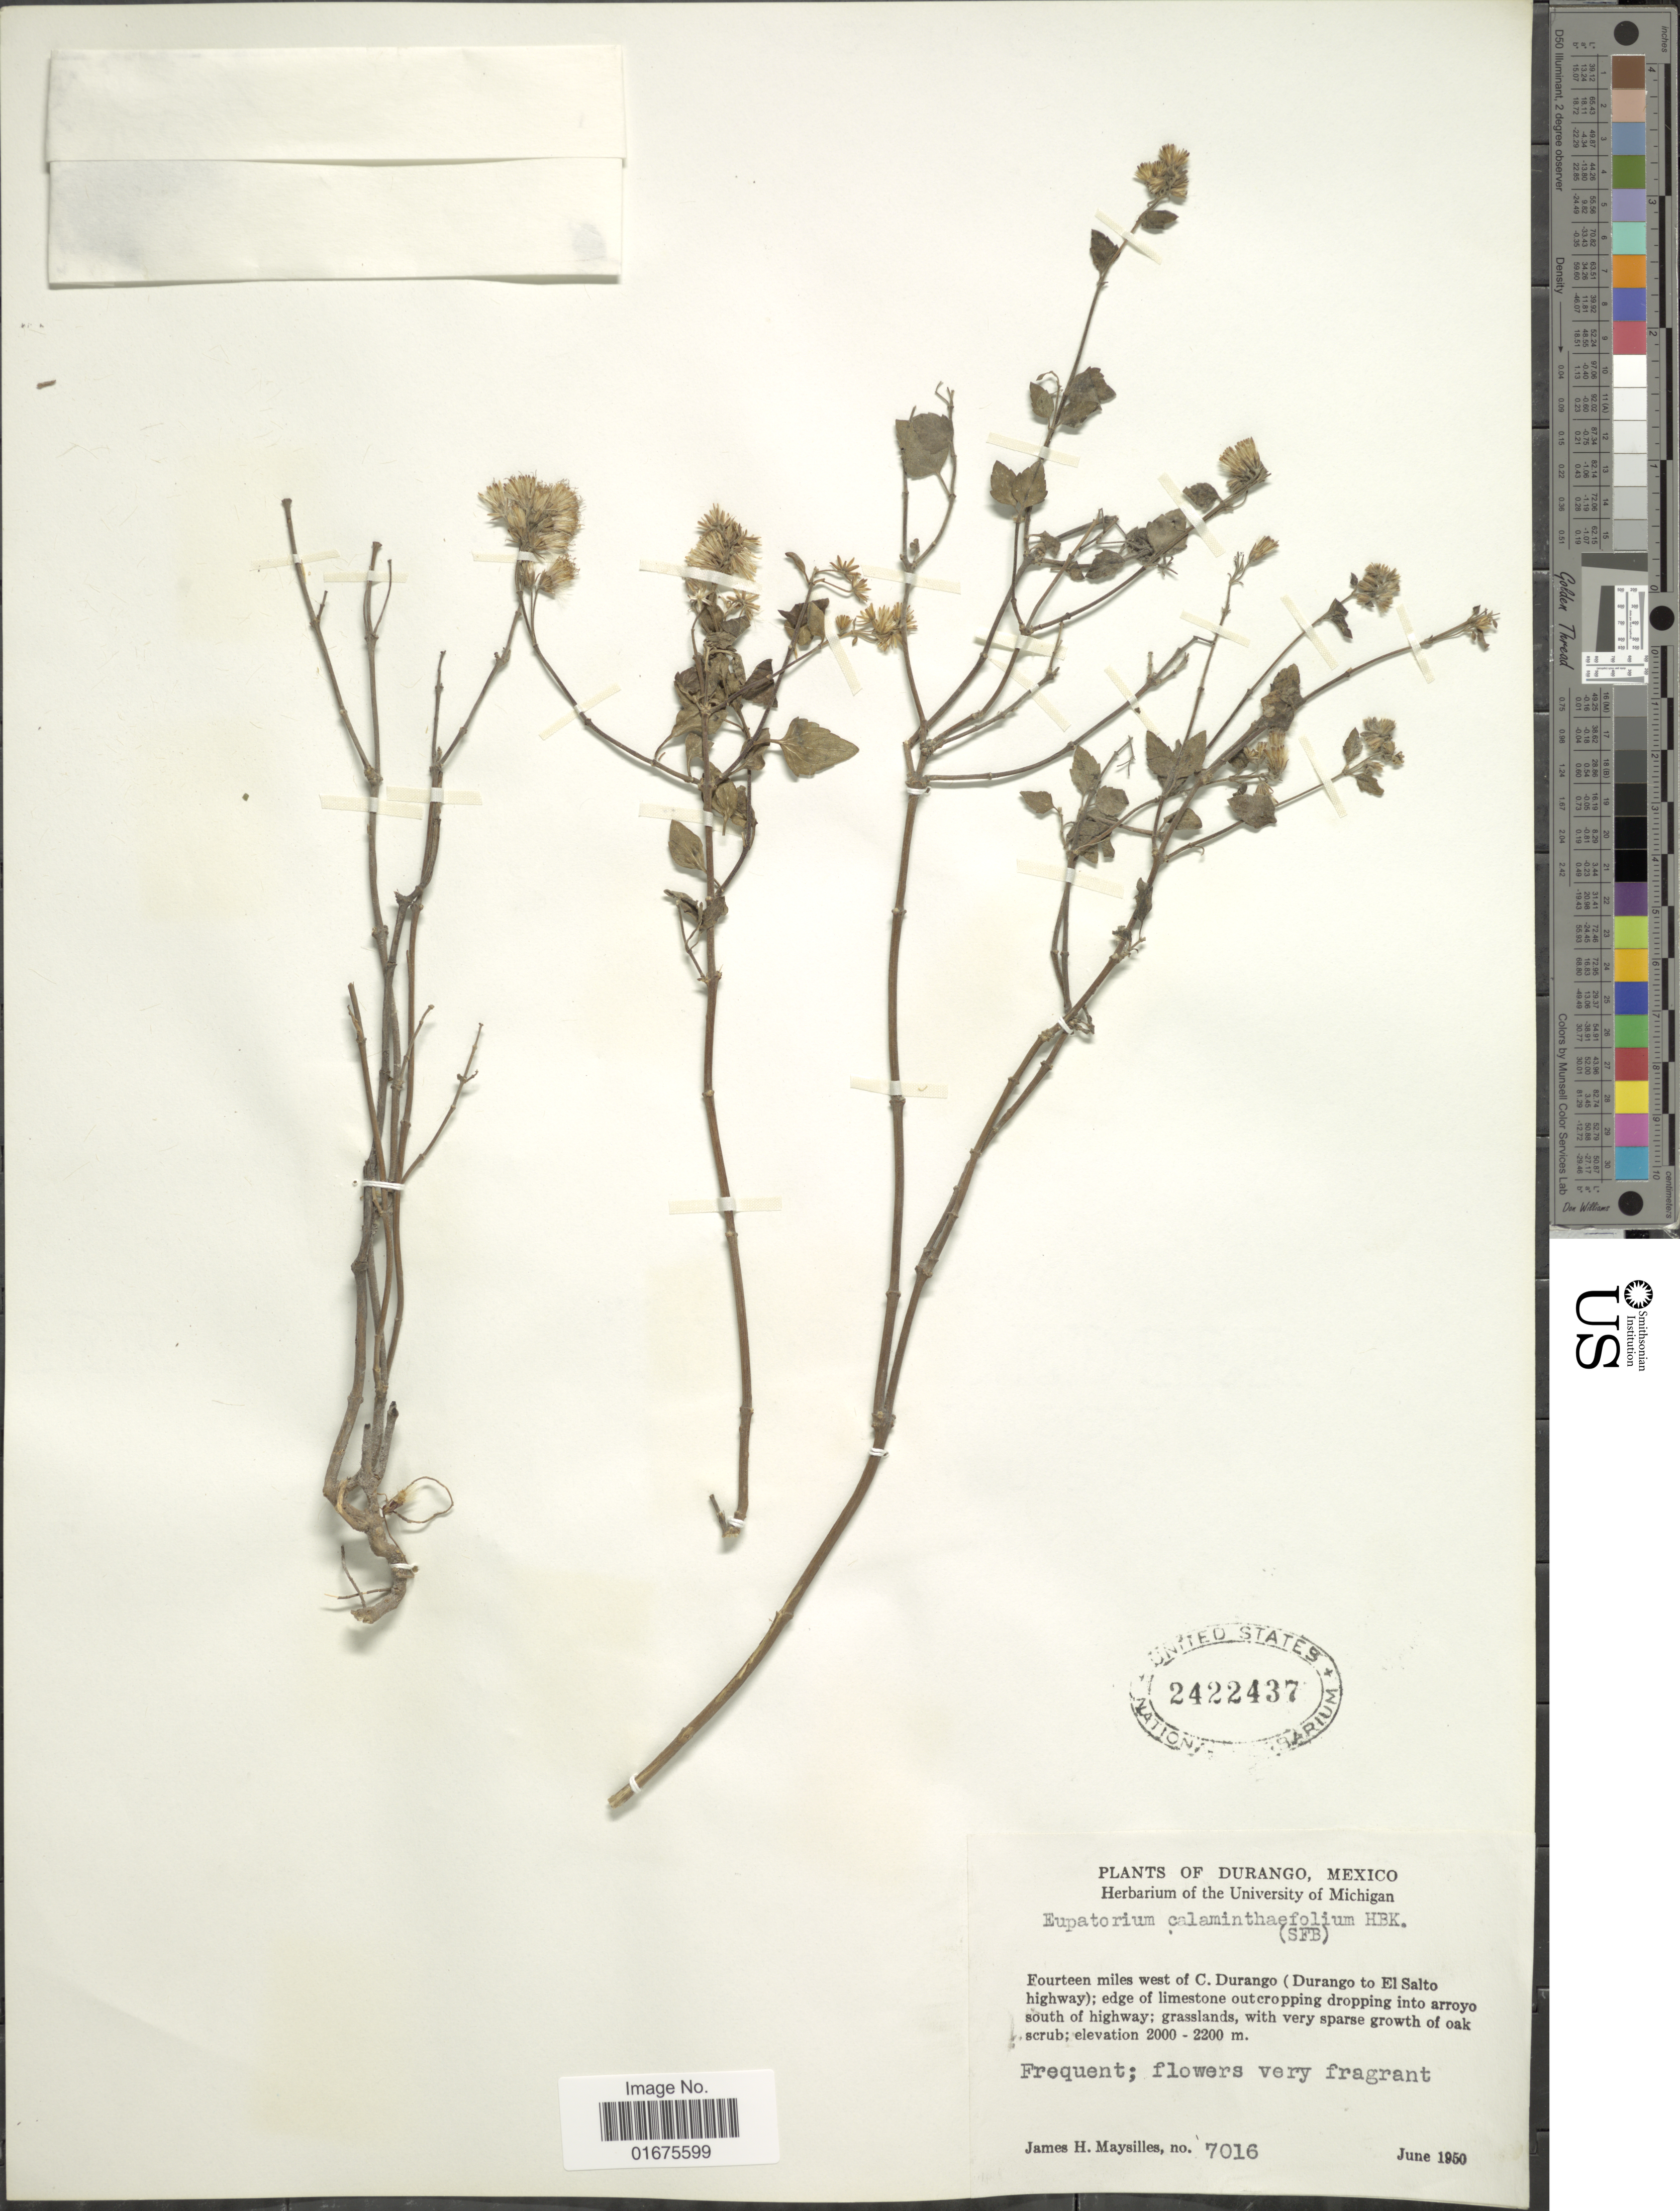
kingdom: Plantae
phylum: Tracheophyta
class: Magnoliopsida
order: Asterales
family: Asteraceae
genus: Ageratina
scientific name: Ageratina calaminthaefolia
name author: (Kunth) R.M. King & H. Rob.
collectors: J. Maysilles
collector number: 7016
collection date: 1950-06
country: Mexico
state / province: Durango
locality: Fourteen miles west of C. Durango (Durango to El Salto highway); edge of limestone outcropping dropping into arroyo south of highway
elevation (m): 2000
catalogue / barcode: US 2422437